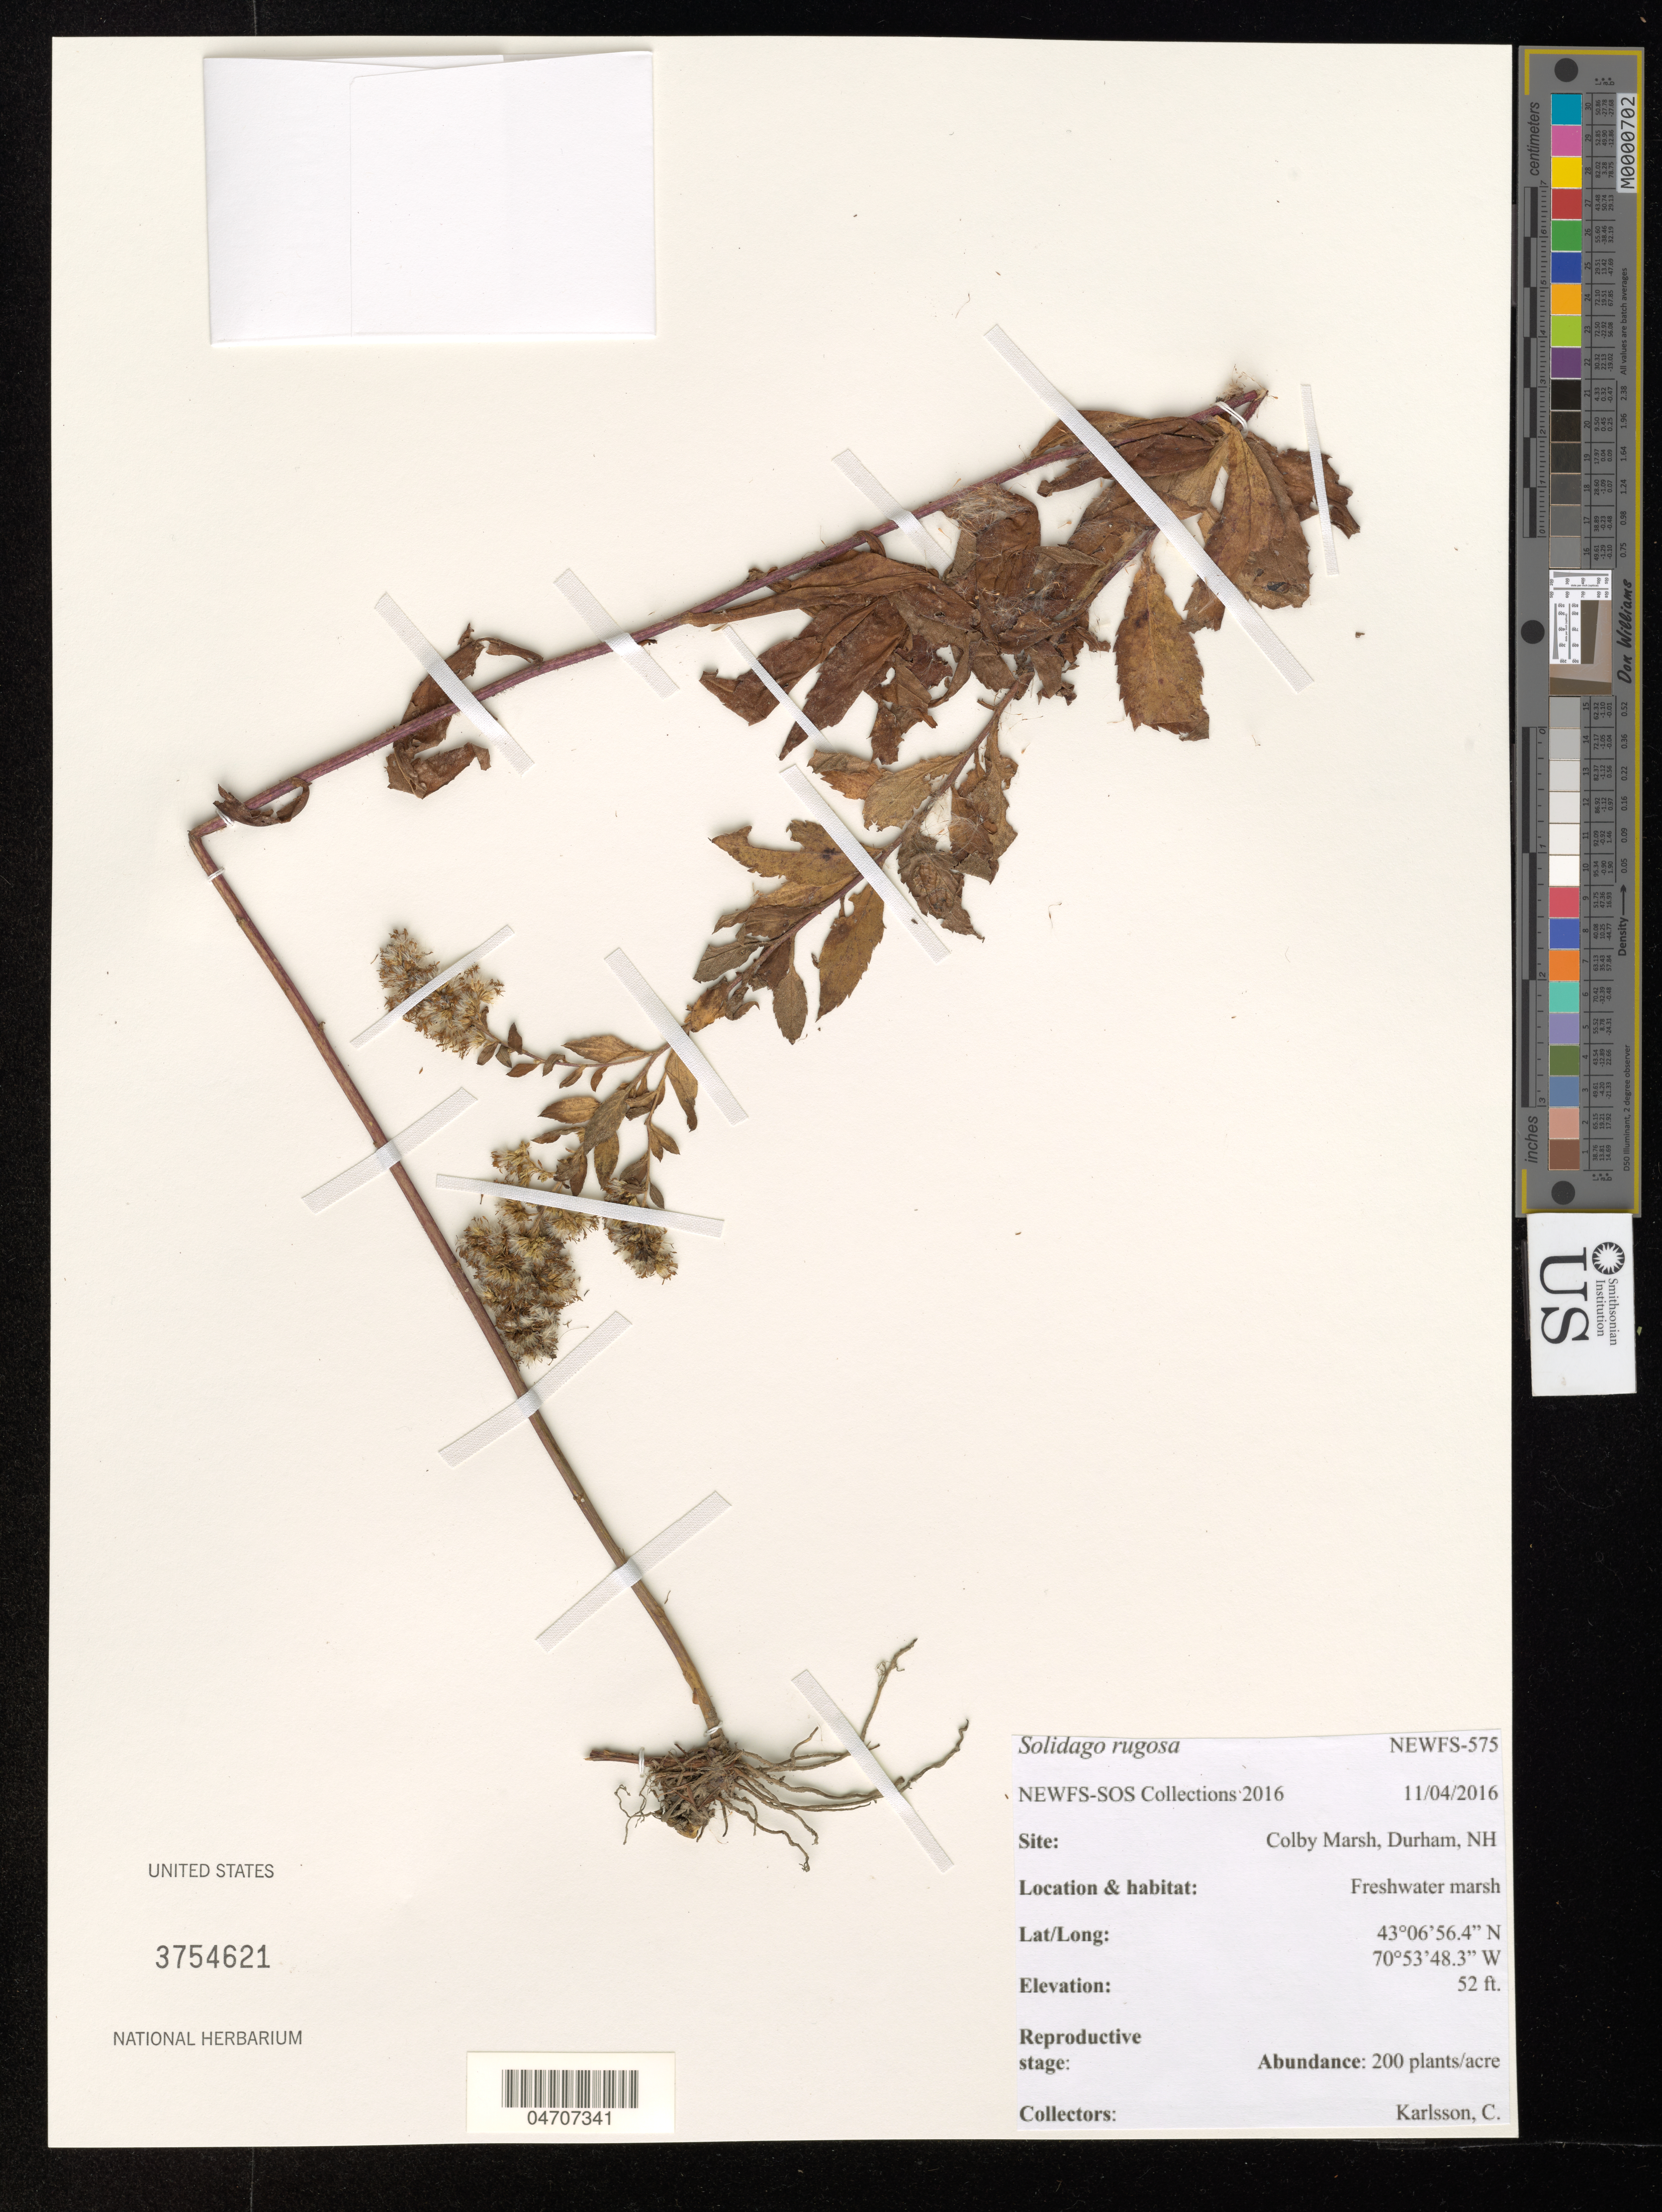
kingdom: Plantae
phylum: Tracheophyta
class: Magnoliopsida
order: Asterales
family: Asteraceae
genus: Solidago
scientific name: Solidago rugosa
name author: Mill.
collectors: C. Karlsson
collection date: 2016-11-04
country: United States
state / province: New Hampshire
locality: Site: Colby Marsh, Durham, NH.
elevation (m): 16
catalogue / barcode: US 3754621